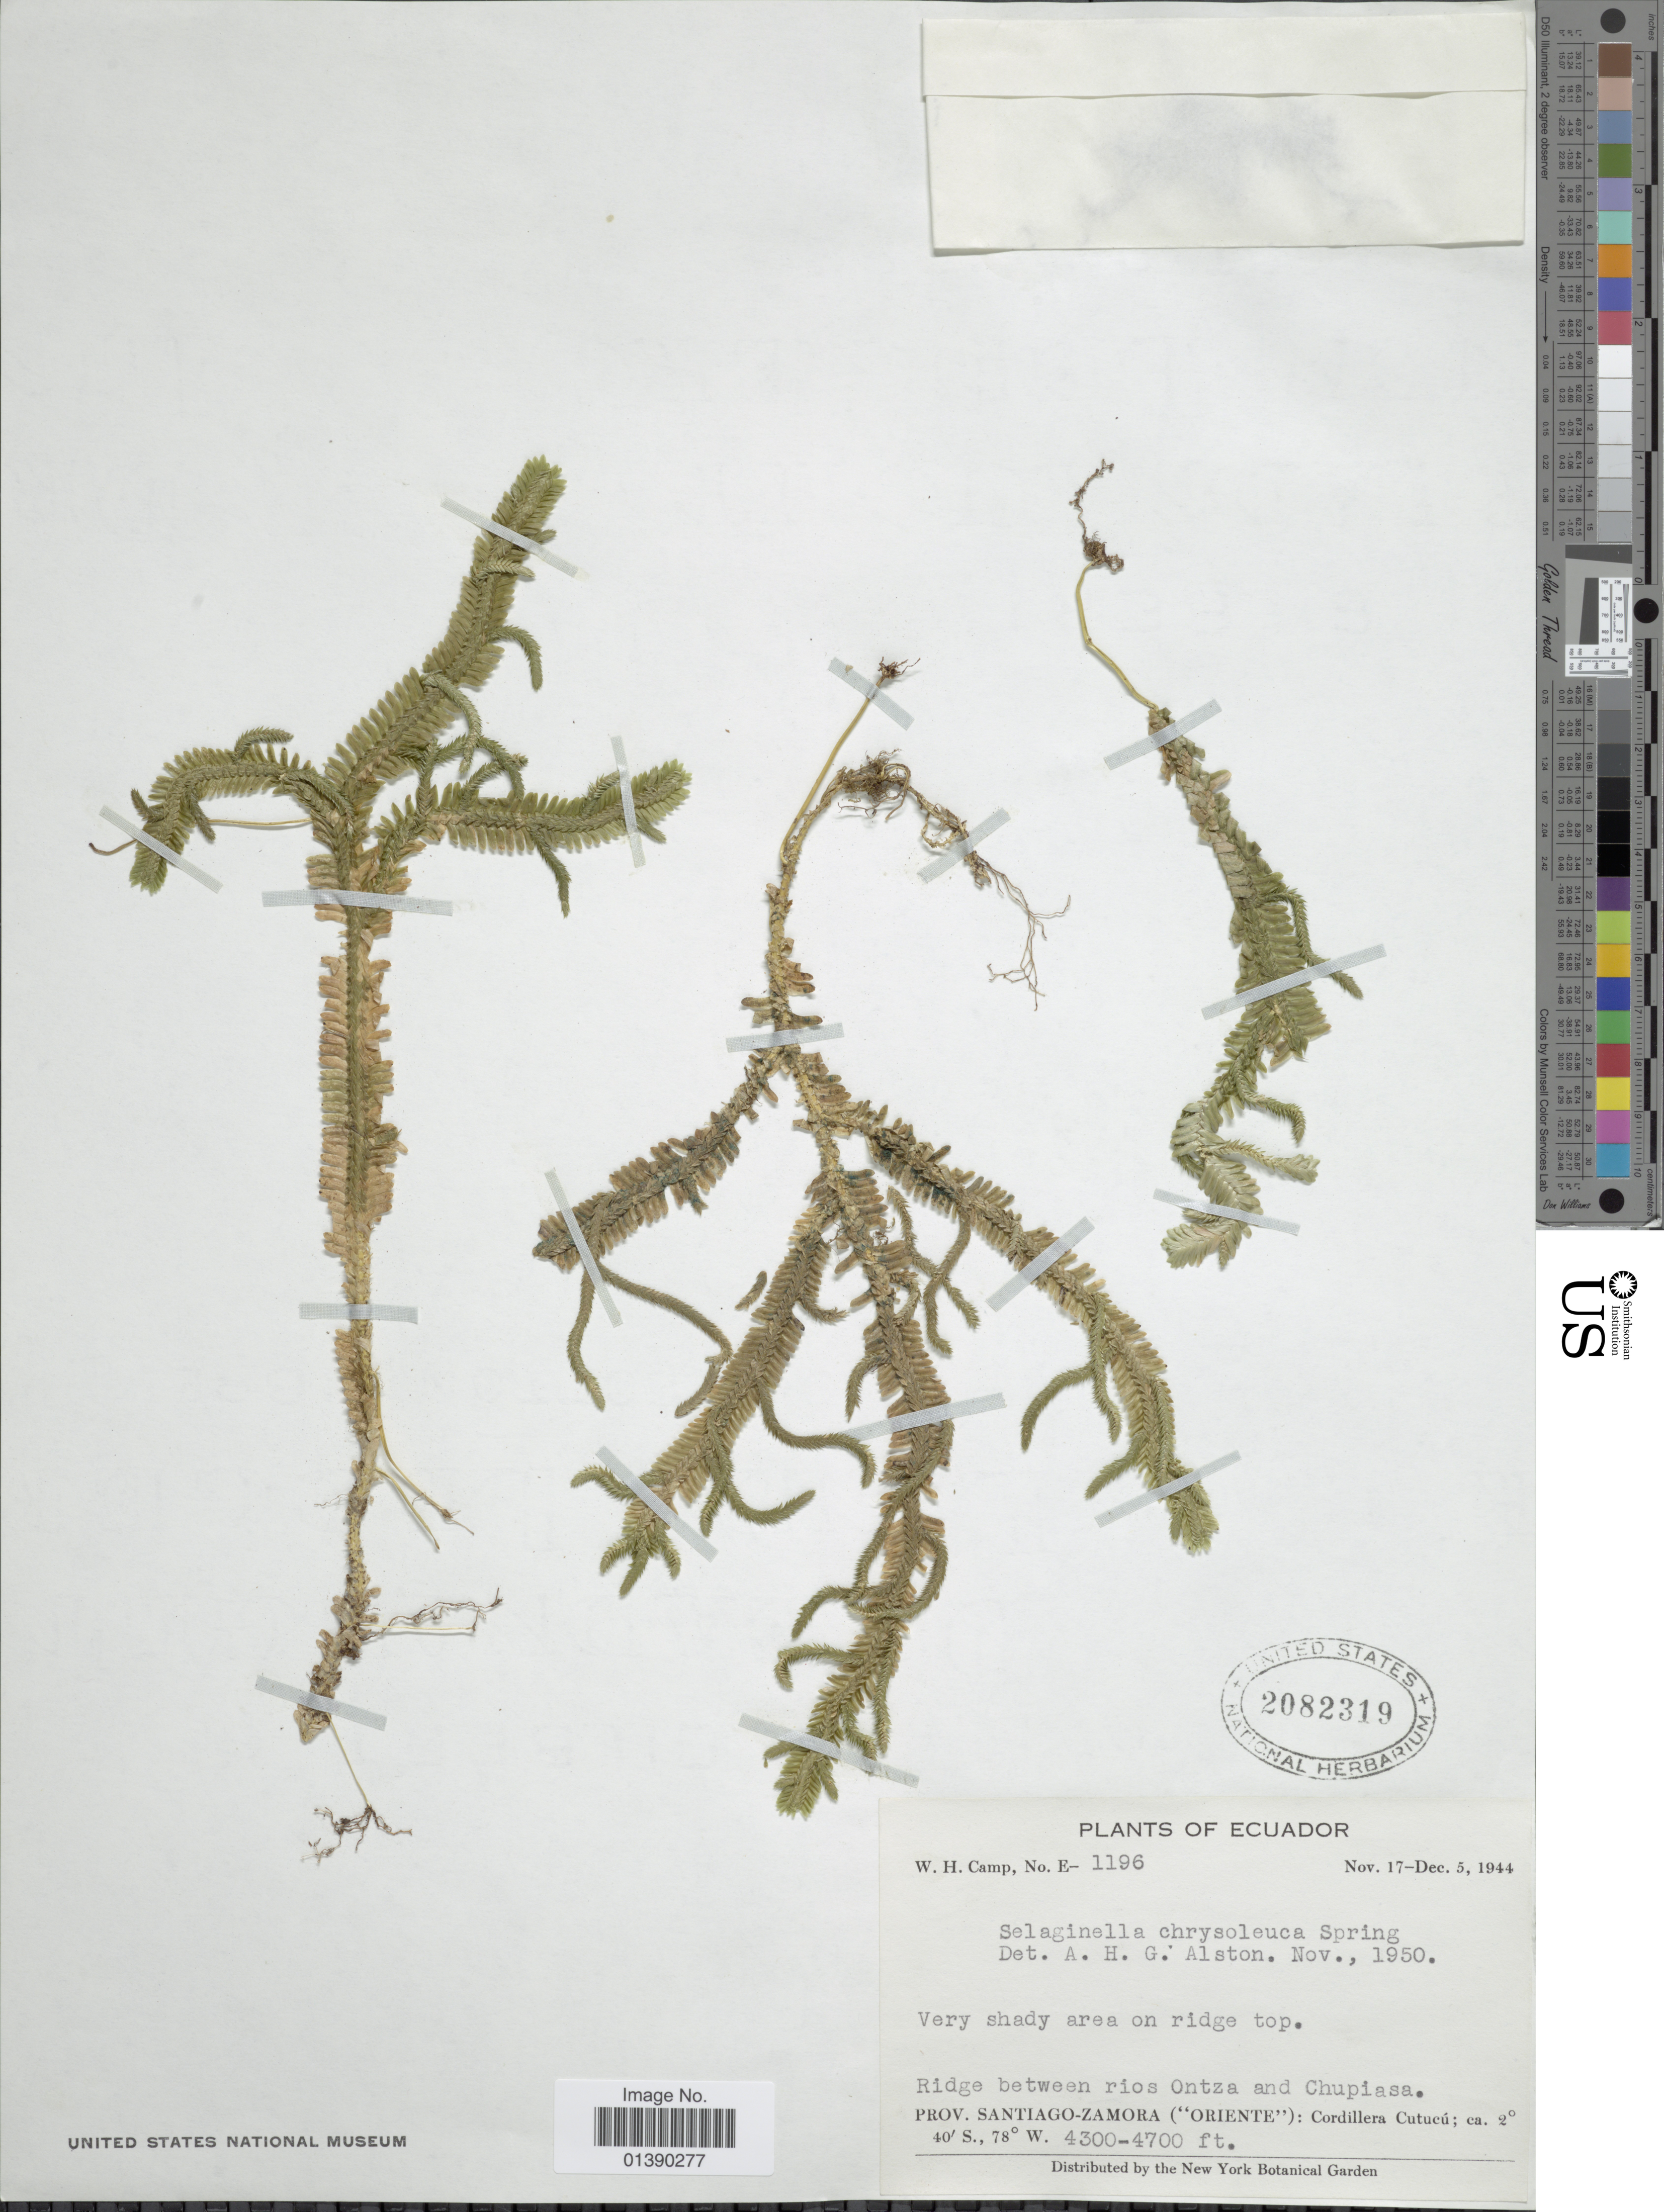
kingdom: Plantae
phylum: Tracheophyta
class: Lycopodiopsida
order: Selaginellales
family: Selaginellaceae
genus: Selaginella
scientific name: Selaginella chrysoleuca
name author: Spring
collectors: W. H. Camp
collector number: E-1196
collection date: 1944-11-17/1944-12-05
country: Ecuador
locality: Ridge between rios Ontza and Chupiasa. Prov Santiago-Zamora ('Oriente'): Cordillera Cutucú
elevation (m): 1311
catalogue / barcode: US 2082319